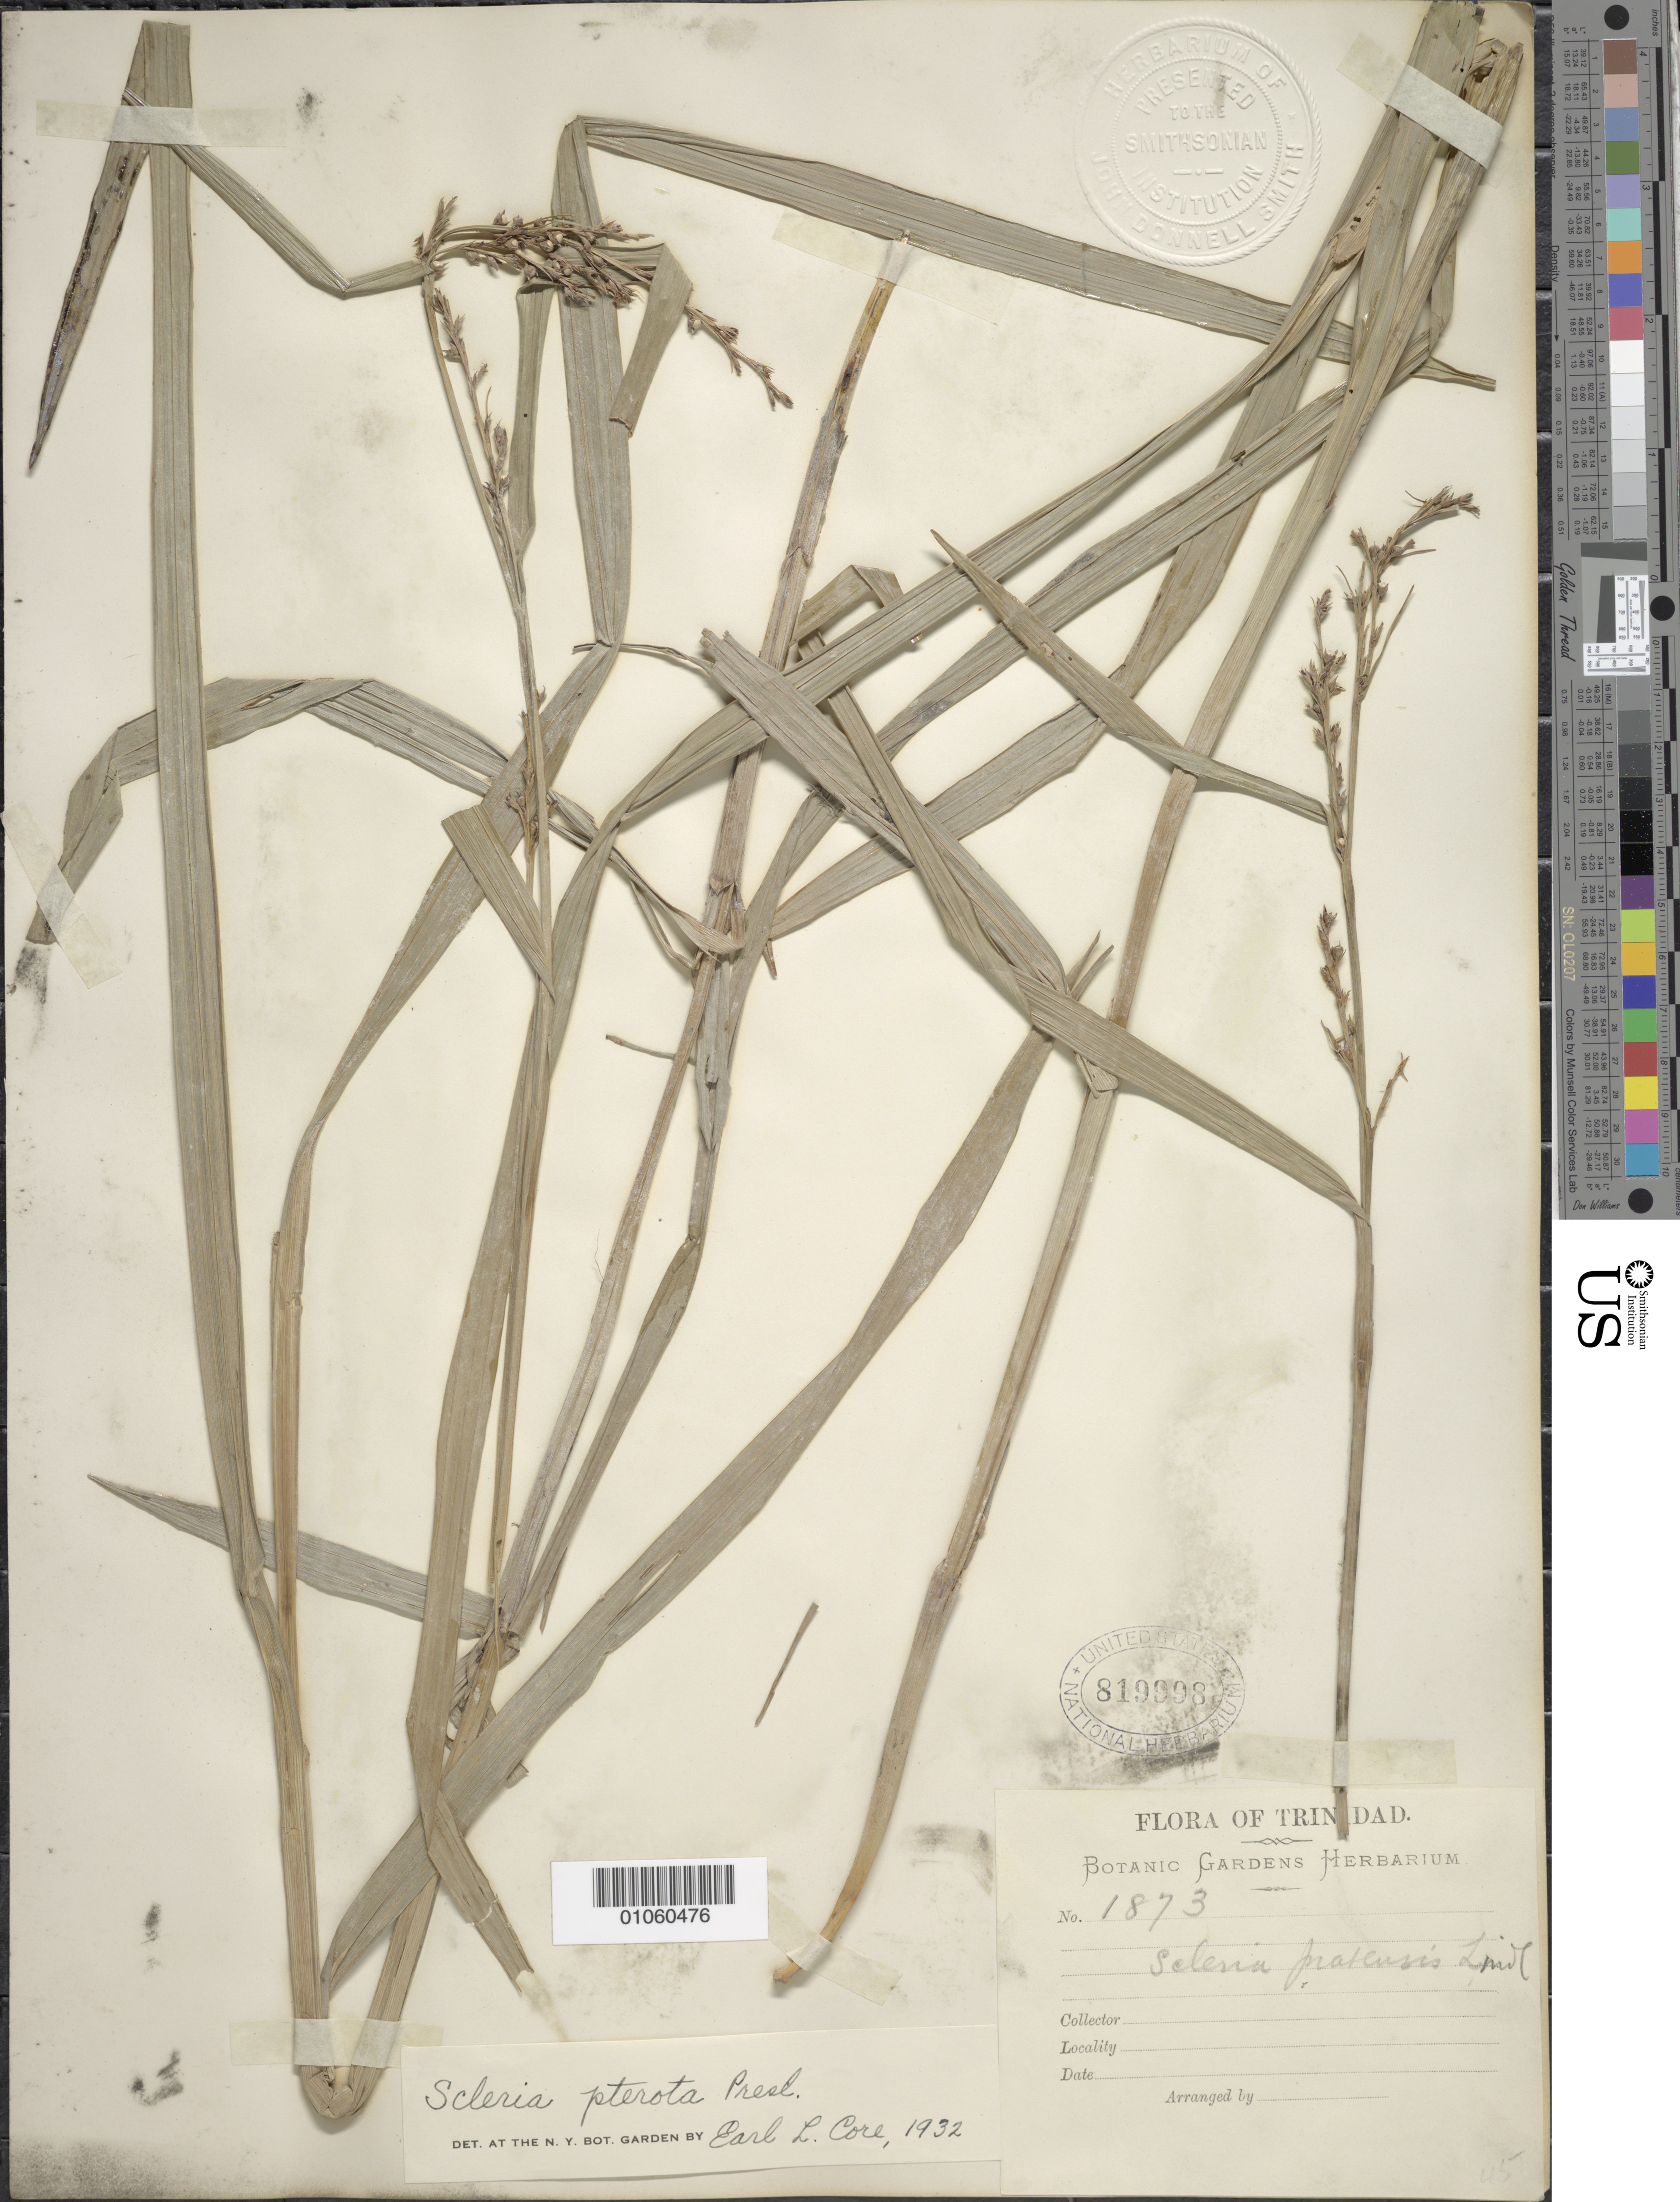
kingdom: Plantae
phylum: Tracheophyta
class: Liliopsida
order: Poales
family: Cyperaceae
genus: Scleria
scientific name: Scleria gaertneri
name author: Raddi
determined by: Strong, Mark T., (BOT), Smithsonian Institution - National Museum of Natural History (UNITED STATES)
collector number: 1873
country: Trinidad and Tobago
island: Trinidad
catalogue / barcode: US 819998